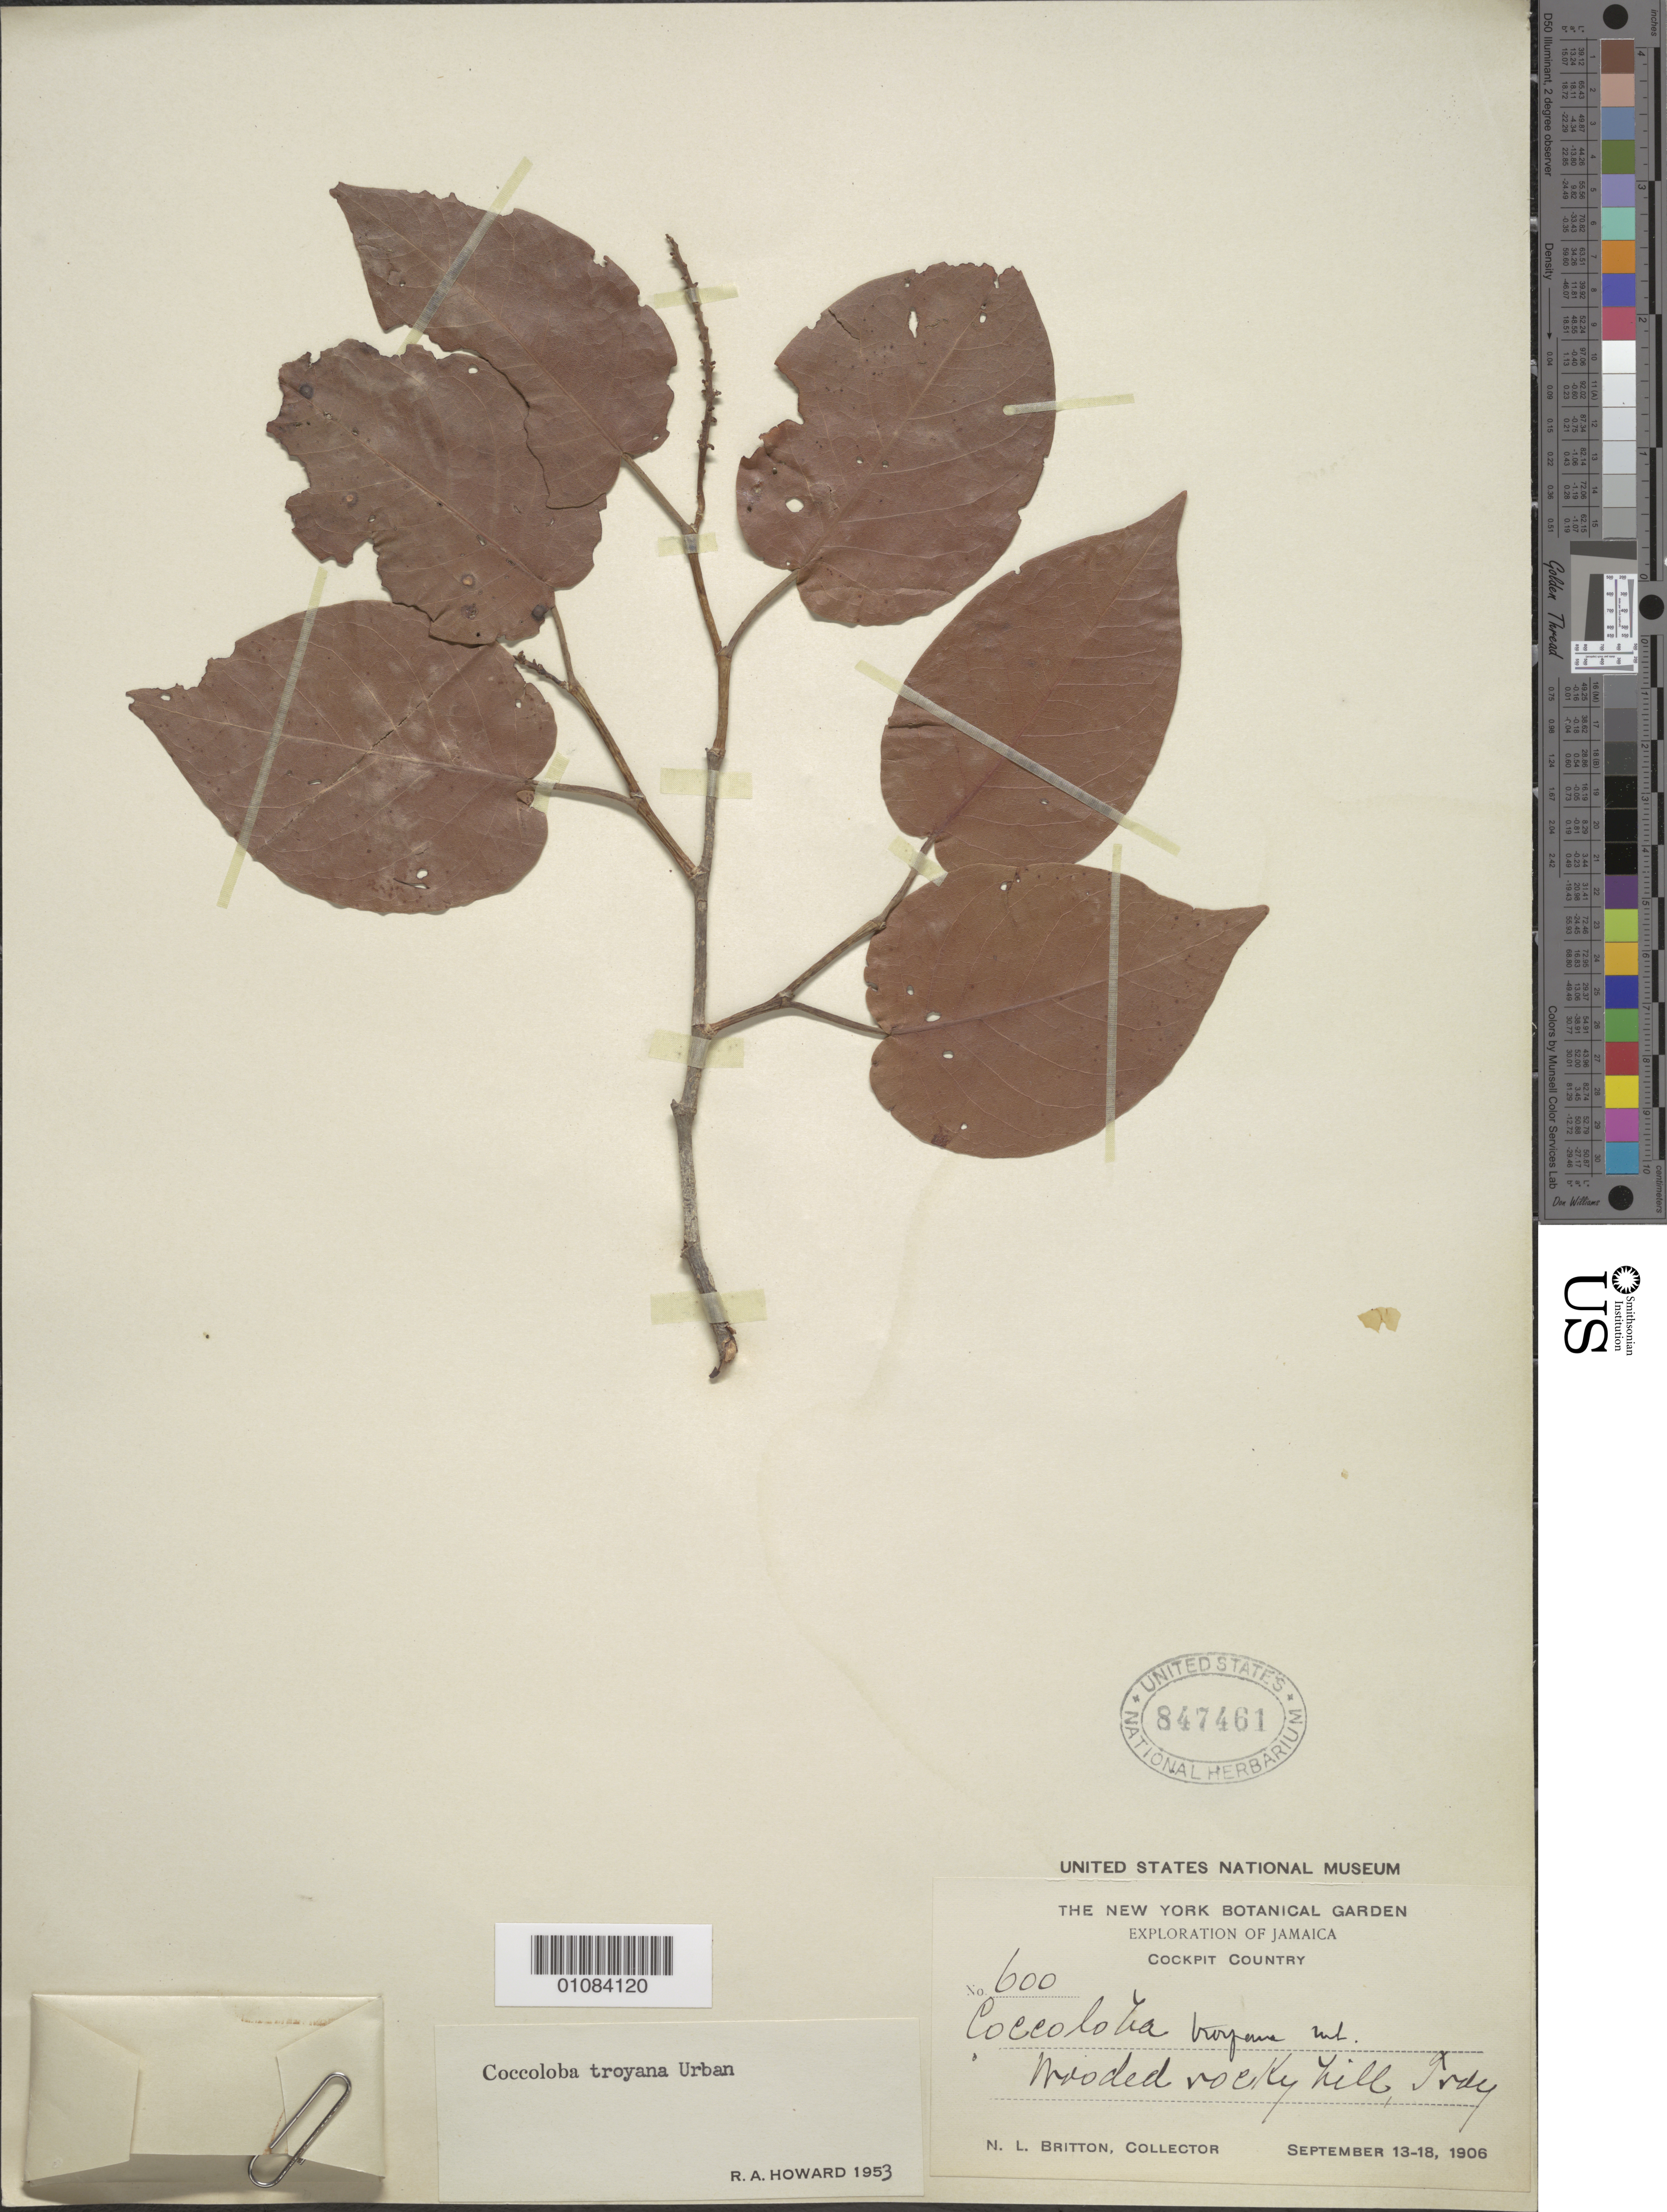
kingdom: Plantae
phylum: Tracheophyta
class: Magnoliopsida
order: Caryophyllales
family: Polygonaceae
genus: Coccoloba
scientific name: Coccoloba troyana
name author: Urb.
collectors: N. Britton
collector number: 600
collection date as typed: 13 Sep 1906 to 18 Sep 1906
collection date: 1906-09-13/1906-09-18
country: Jamaica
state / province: Trelawny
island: Jamaica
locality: Cockpit Country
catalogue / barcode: US 847461